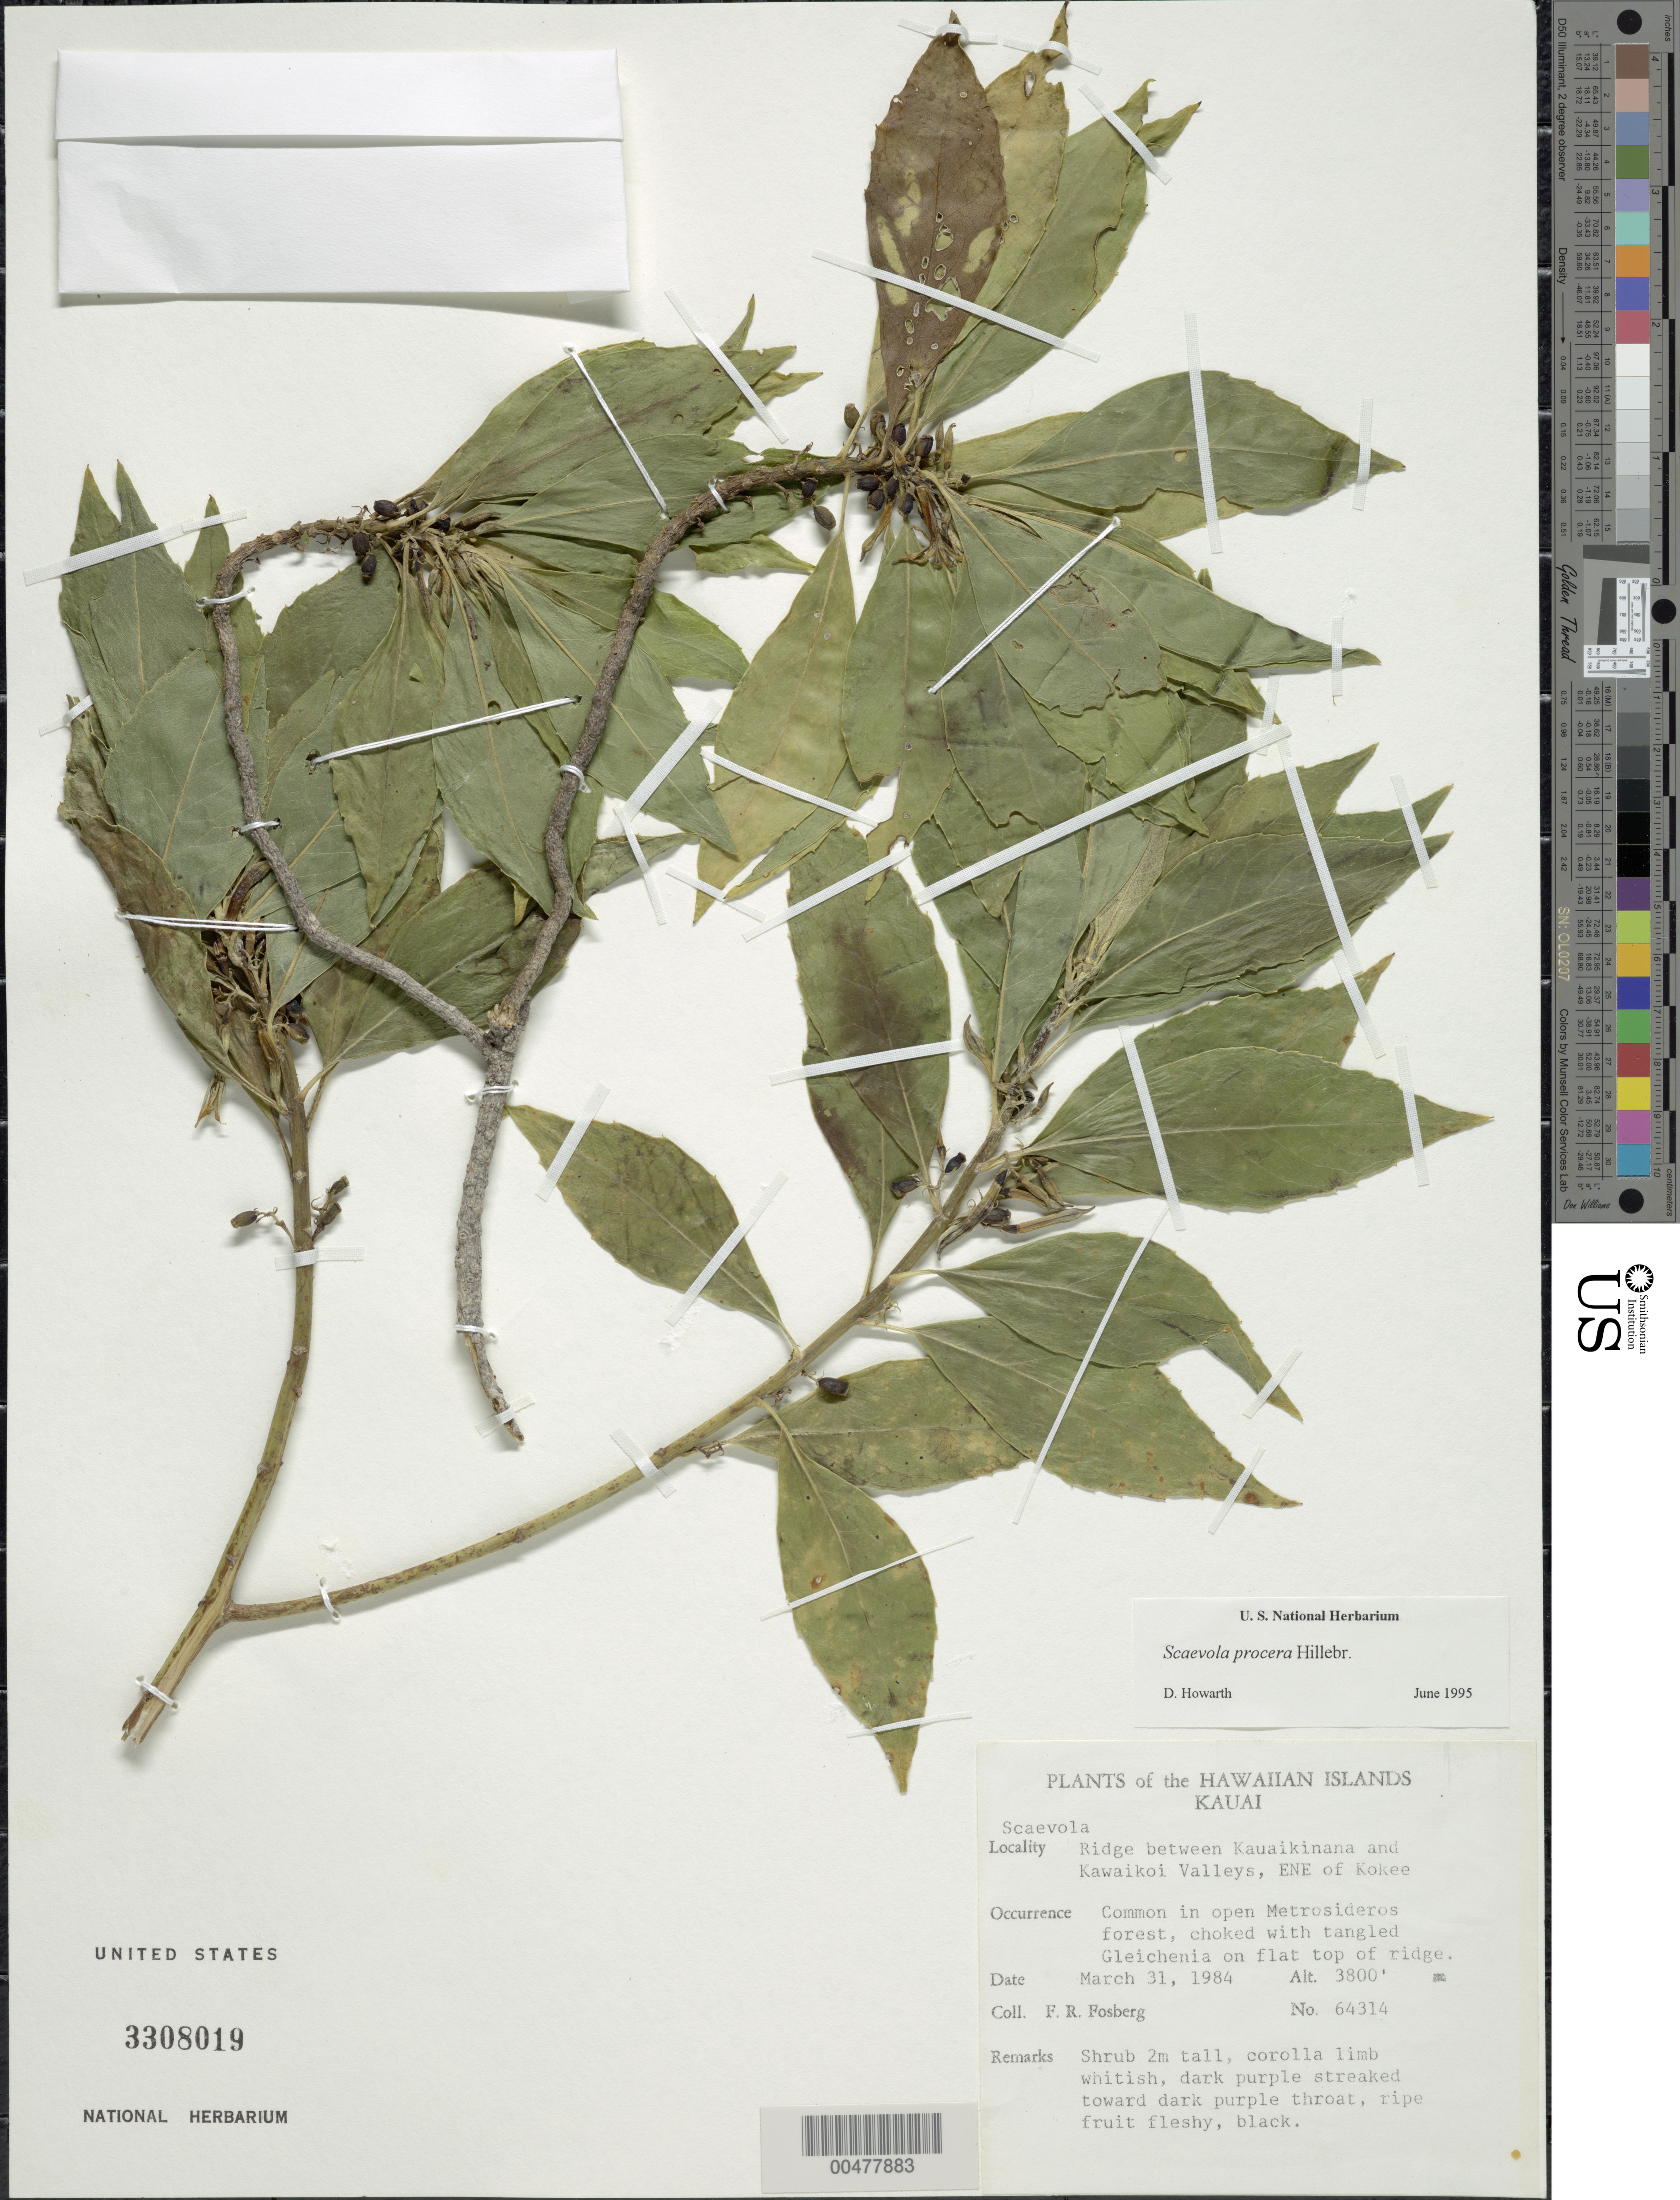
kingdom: Plantae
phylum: Tracheophyta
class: Magnoliopsida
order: Asterales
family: Goodeniaceae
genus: Scaevola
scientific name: Scaevola procera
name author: Hillebr.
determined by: Howarth, D.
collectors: F. R. Fosberg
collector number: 64314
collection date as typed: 31 Mar 1984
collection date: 1984-03-31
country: United States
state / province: Hawaii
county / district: Kauai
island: Kaua'i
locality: Ridge between Kauaikinana and Kawaikoi Valleys, ENE of Kokee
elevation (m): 1158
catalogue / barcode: US 3308019